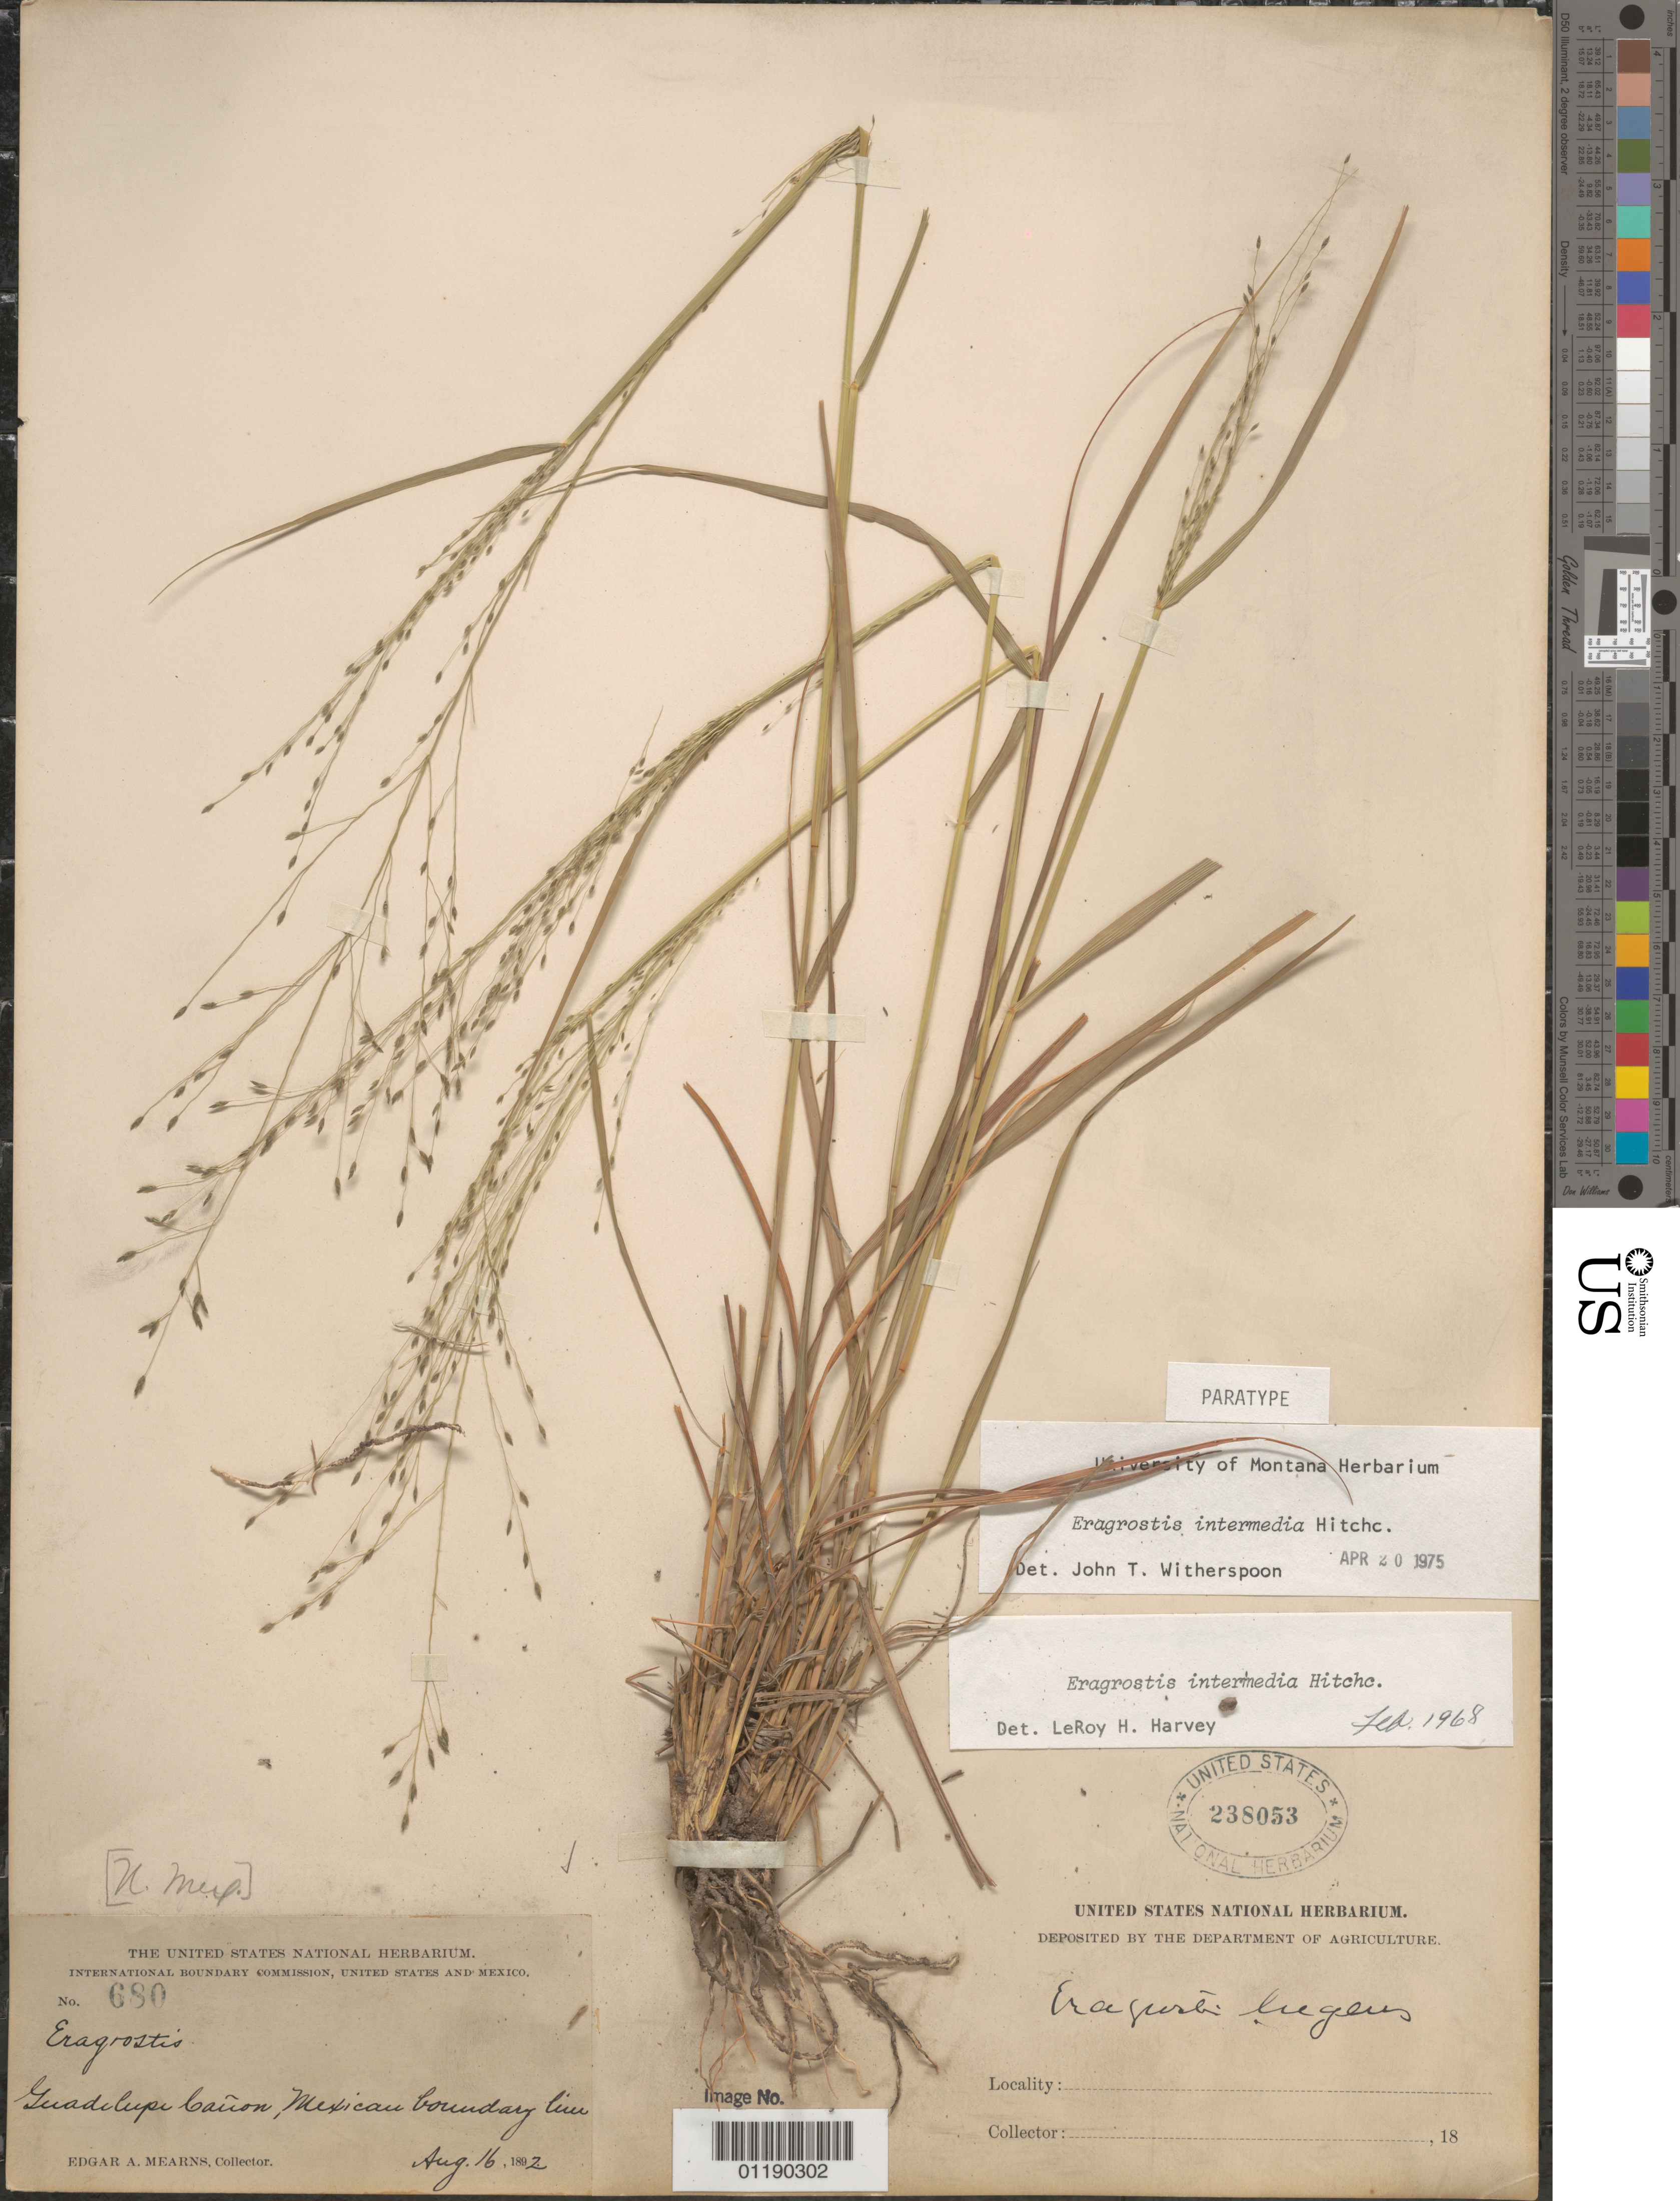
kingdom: Plantae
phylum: Tracheophyta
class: Liliopsida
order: Poales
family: Poaceae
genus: Eragrostis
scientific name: Eragrostis intermedia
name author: Hitchc.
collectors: E. A. Mearns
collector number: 680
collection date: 1892-08-16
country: United States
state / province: New Mexico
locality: Guadeloupe, Mexican Boundary Line.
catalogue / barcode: US 238053